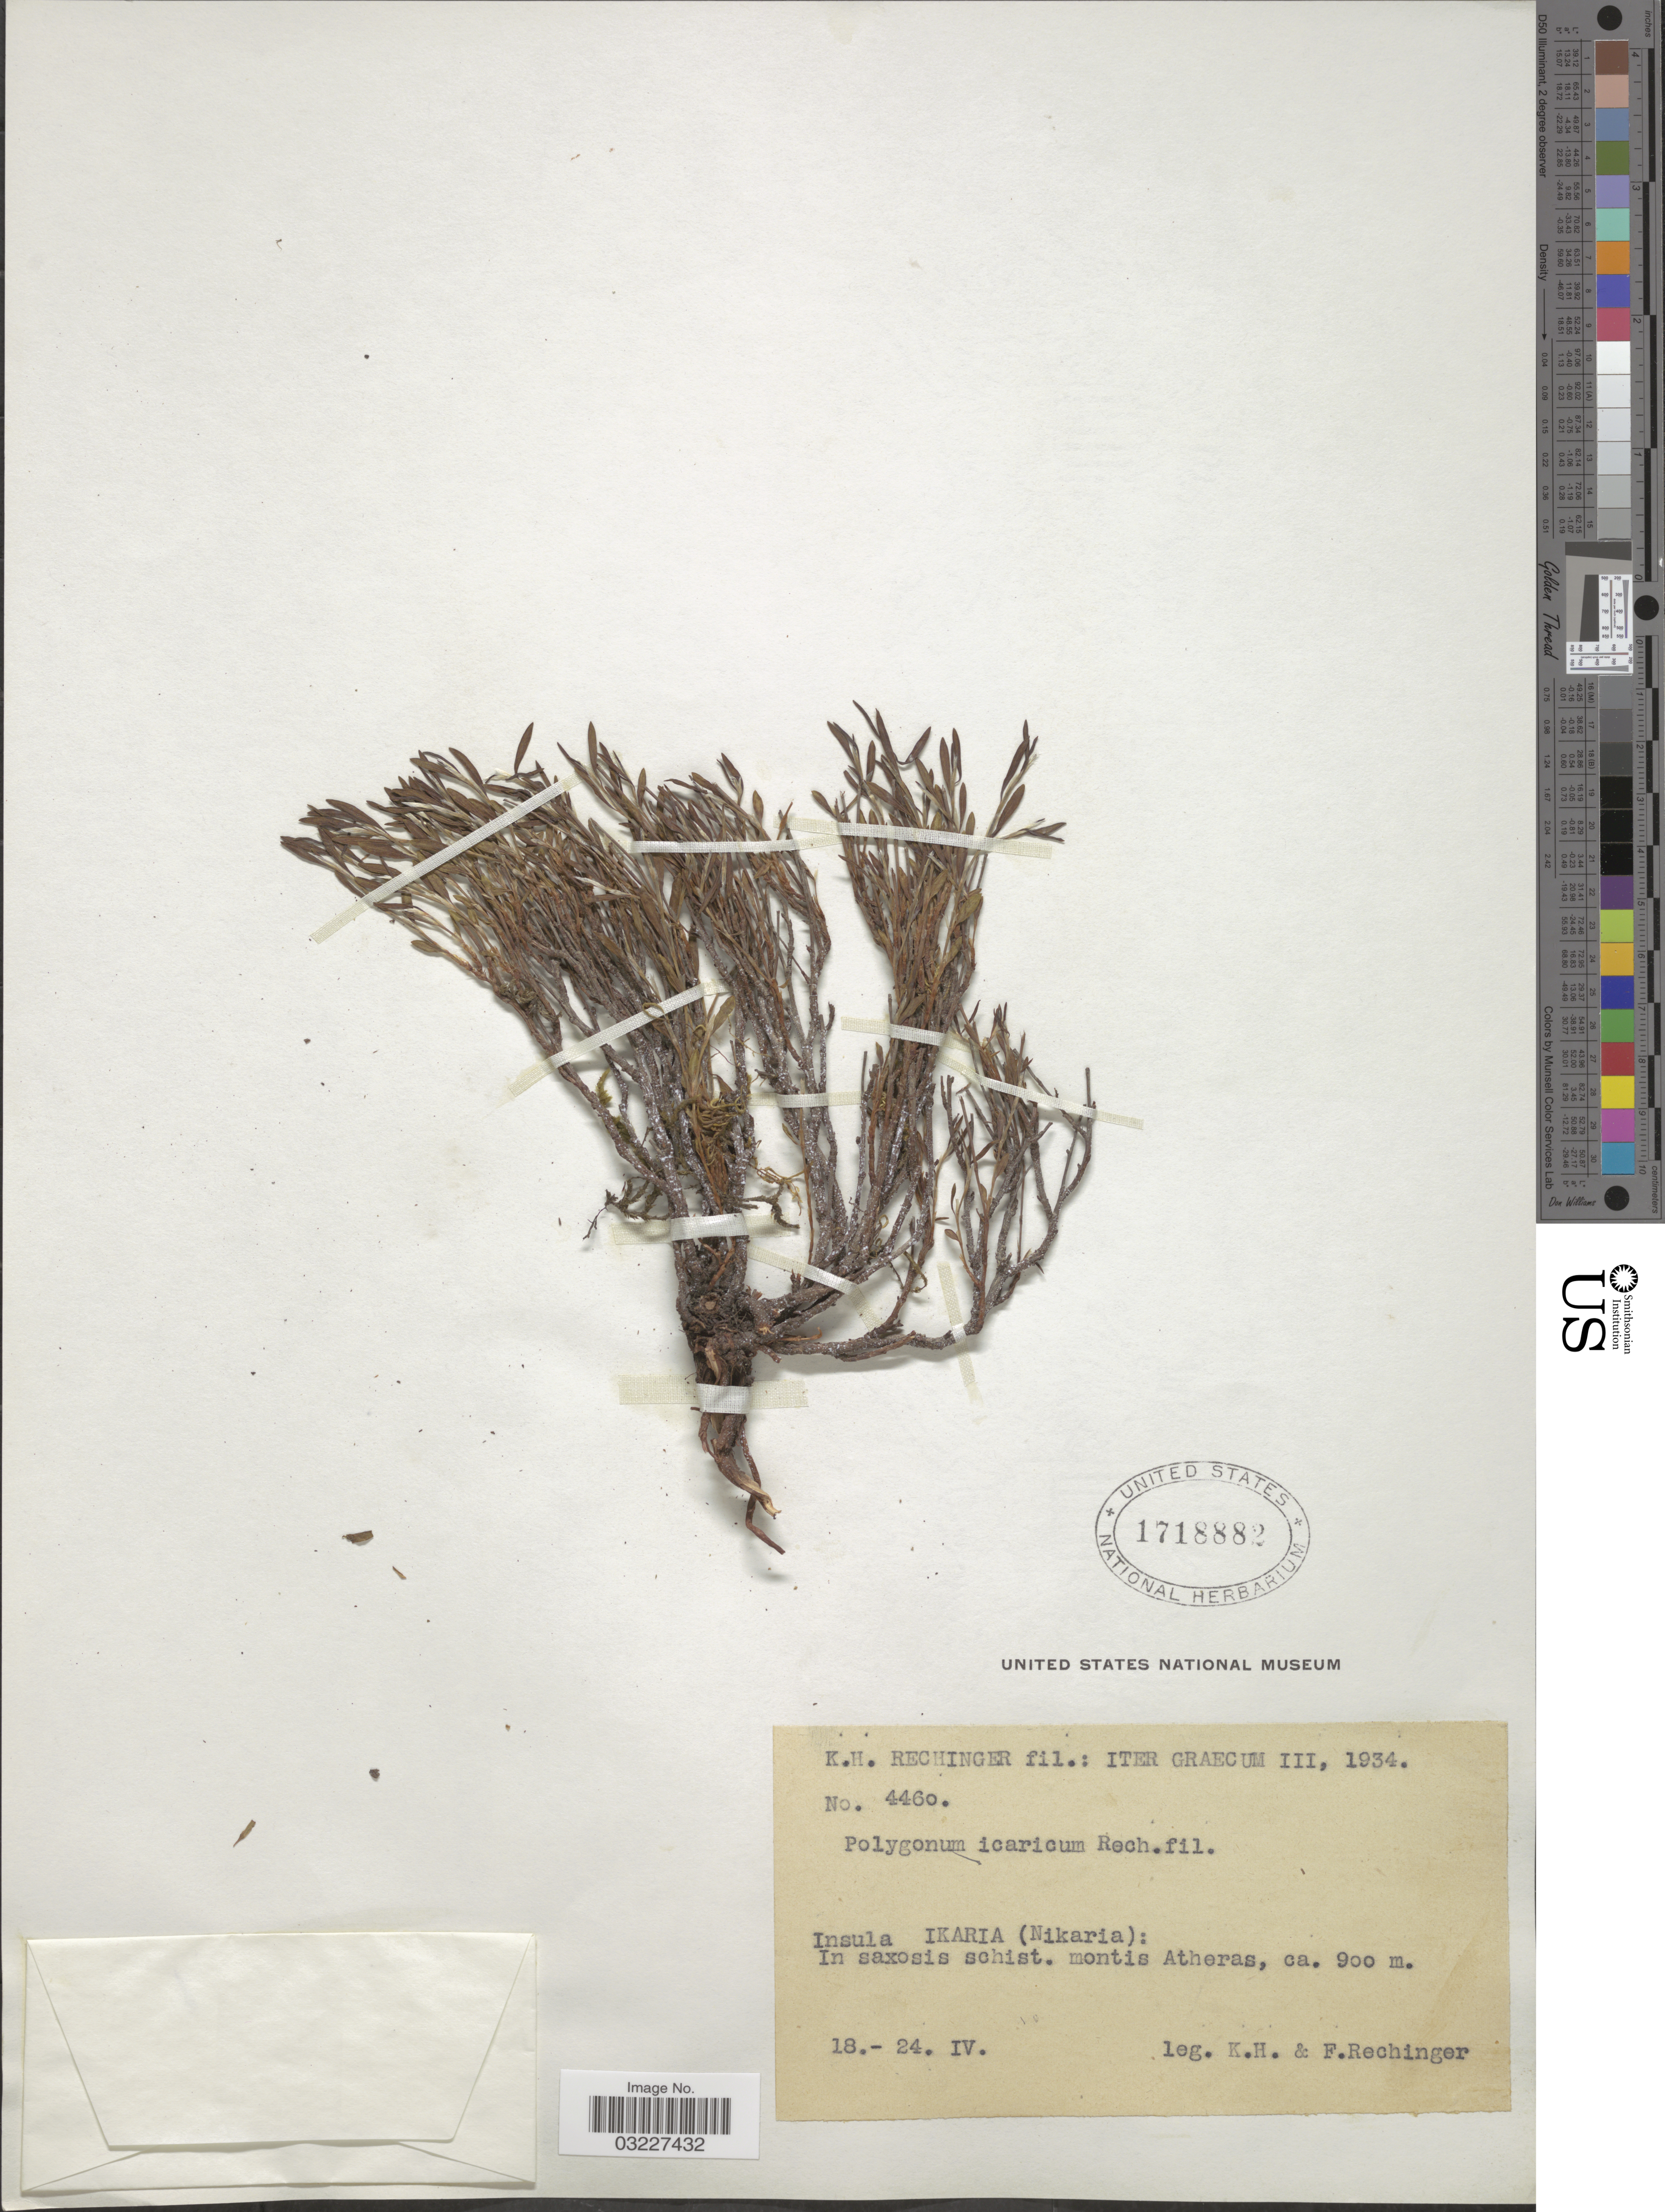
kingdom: Plantae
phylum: Tracheophyta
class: Magnoliopsida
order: Caryophyllales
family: Polygonaceae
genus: Polygonum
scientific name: Polygonum icaricum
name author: Rech. f.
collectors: K. H. Rechinger & F. Rechinger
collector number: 4460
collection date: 1934-04-18/1934-04-24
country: Greece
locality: Iter Graecum III, Insula Ikaria (Nikaria): In saxosis schist. montis Atheras.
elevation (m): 900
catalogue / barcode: US 1718882